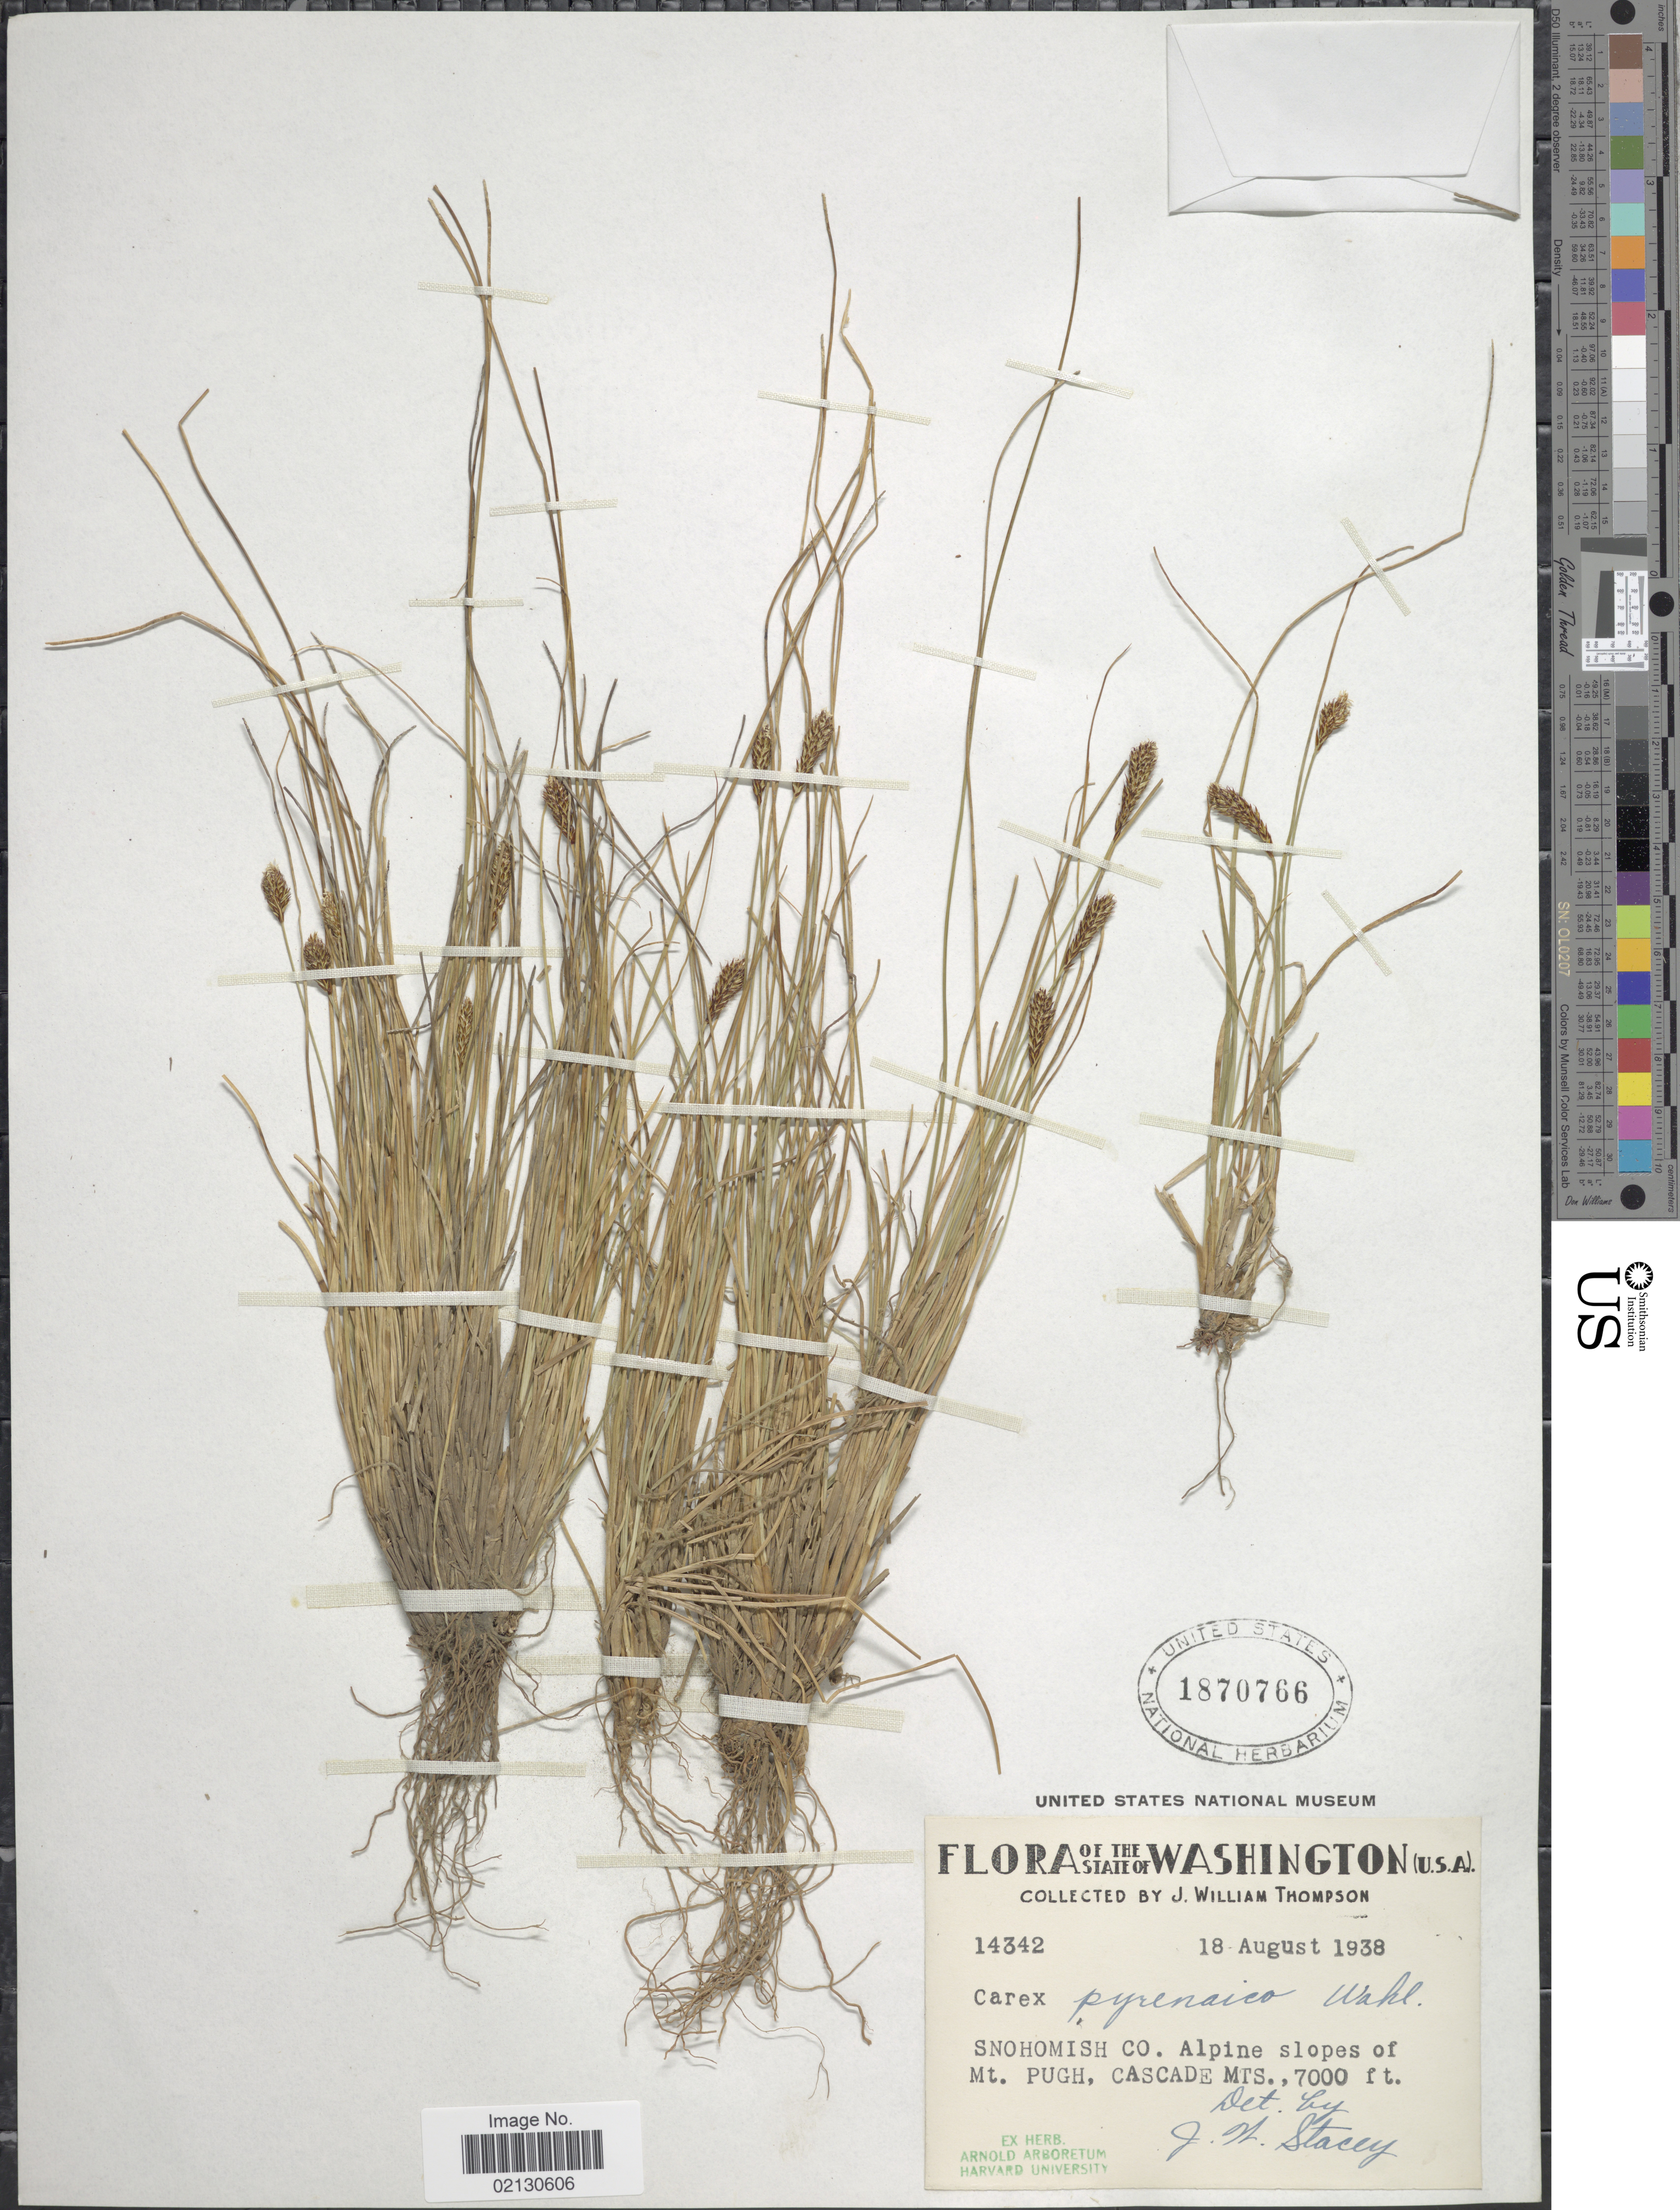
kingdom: Plantae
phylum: Tracheophyta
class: Liliopsida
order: Poales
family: Cyperaceae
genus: Carex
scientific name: Carex micropoda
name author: C.A. Mey.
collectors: J. W. Thompson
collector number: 14342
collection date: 1938-08-18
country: United States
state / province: Washington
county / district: Snohomish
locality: Snohomish Co. Alpine slopes of Mt. Pugh, Cascade Mts.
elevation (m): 2134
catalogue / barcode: US 1870766